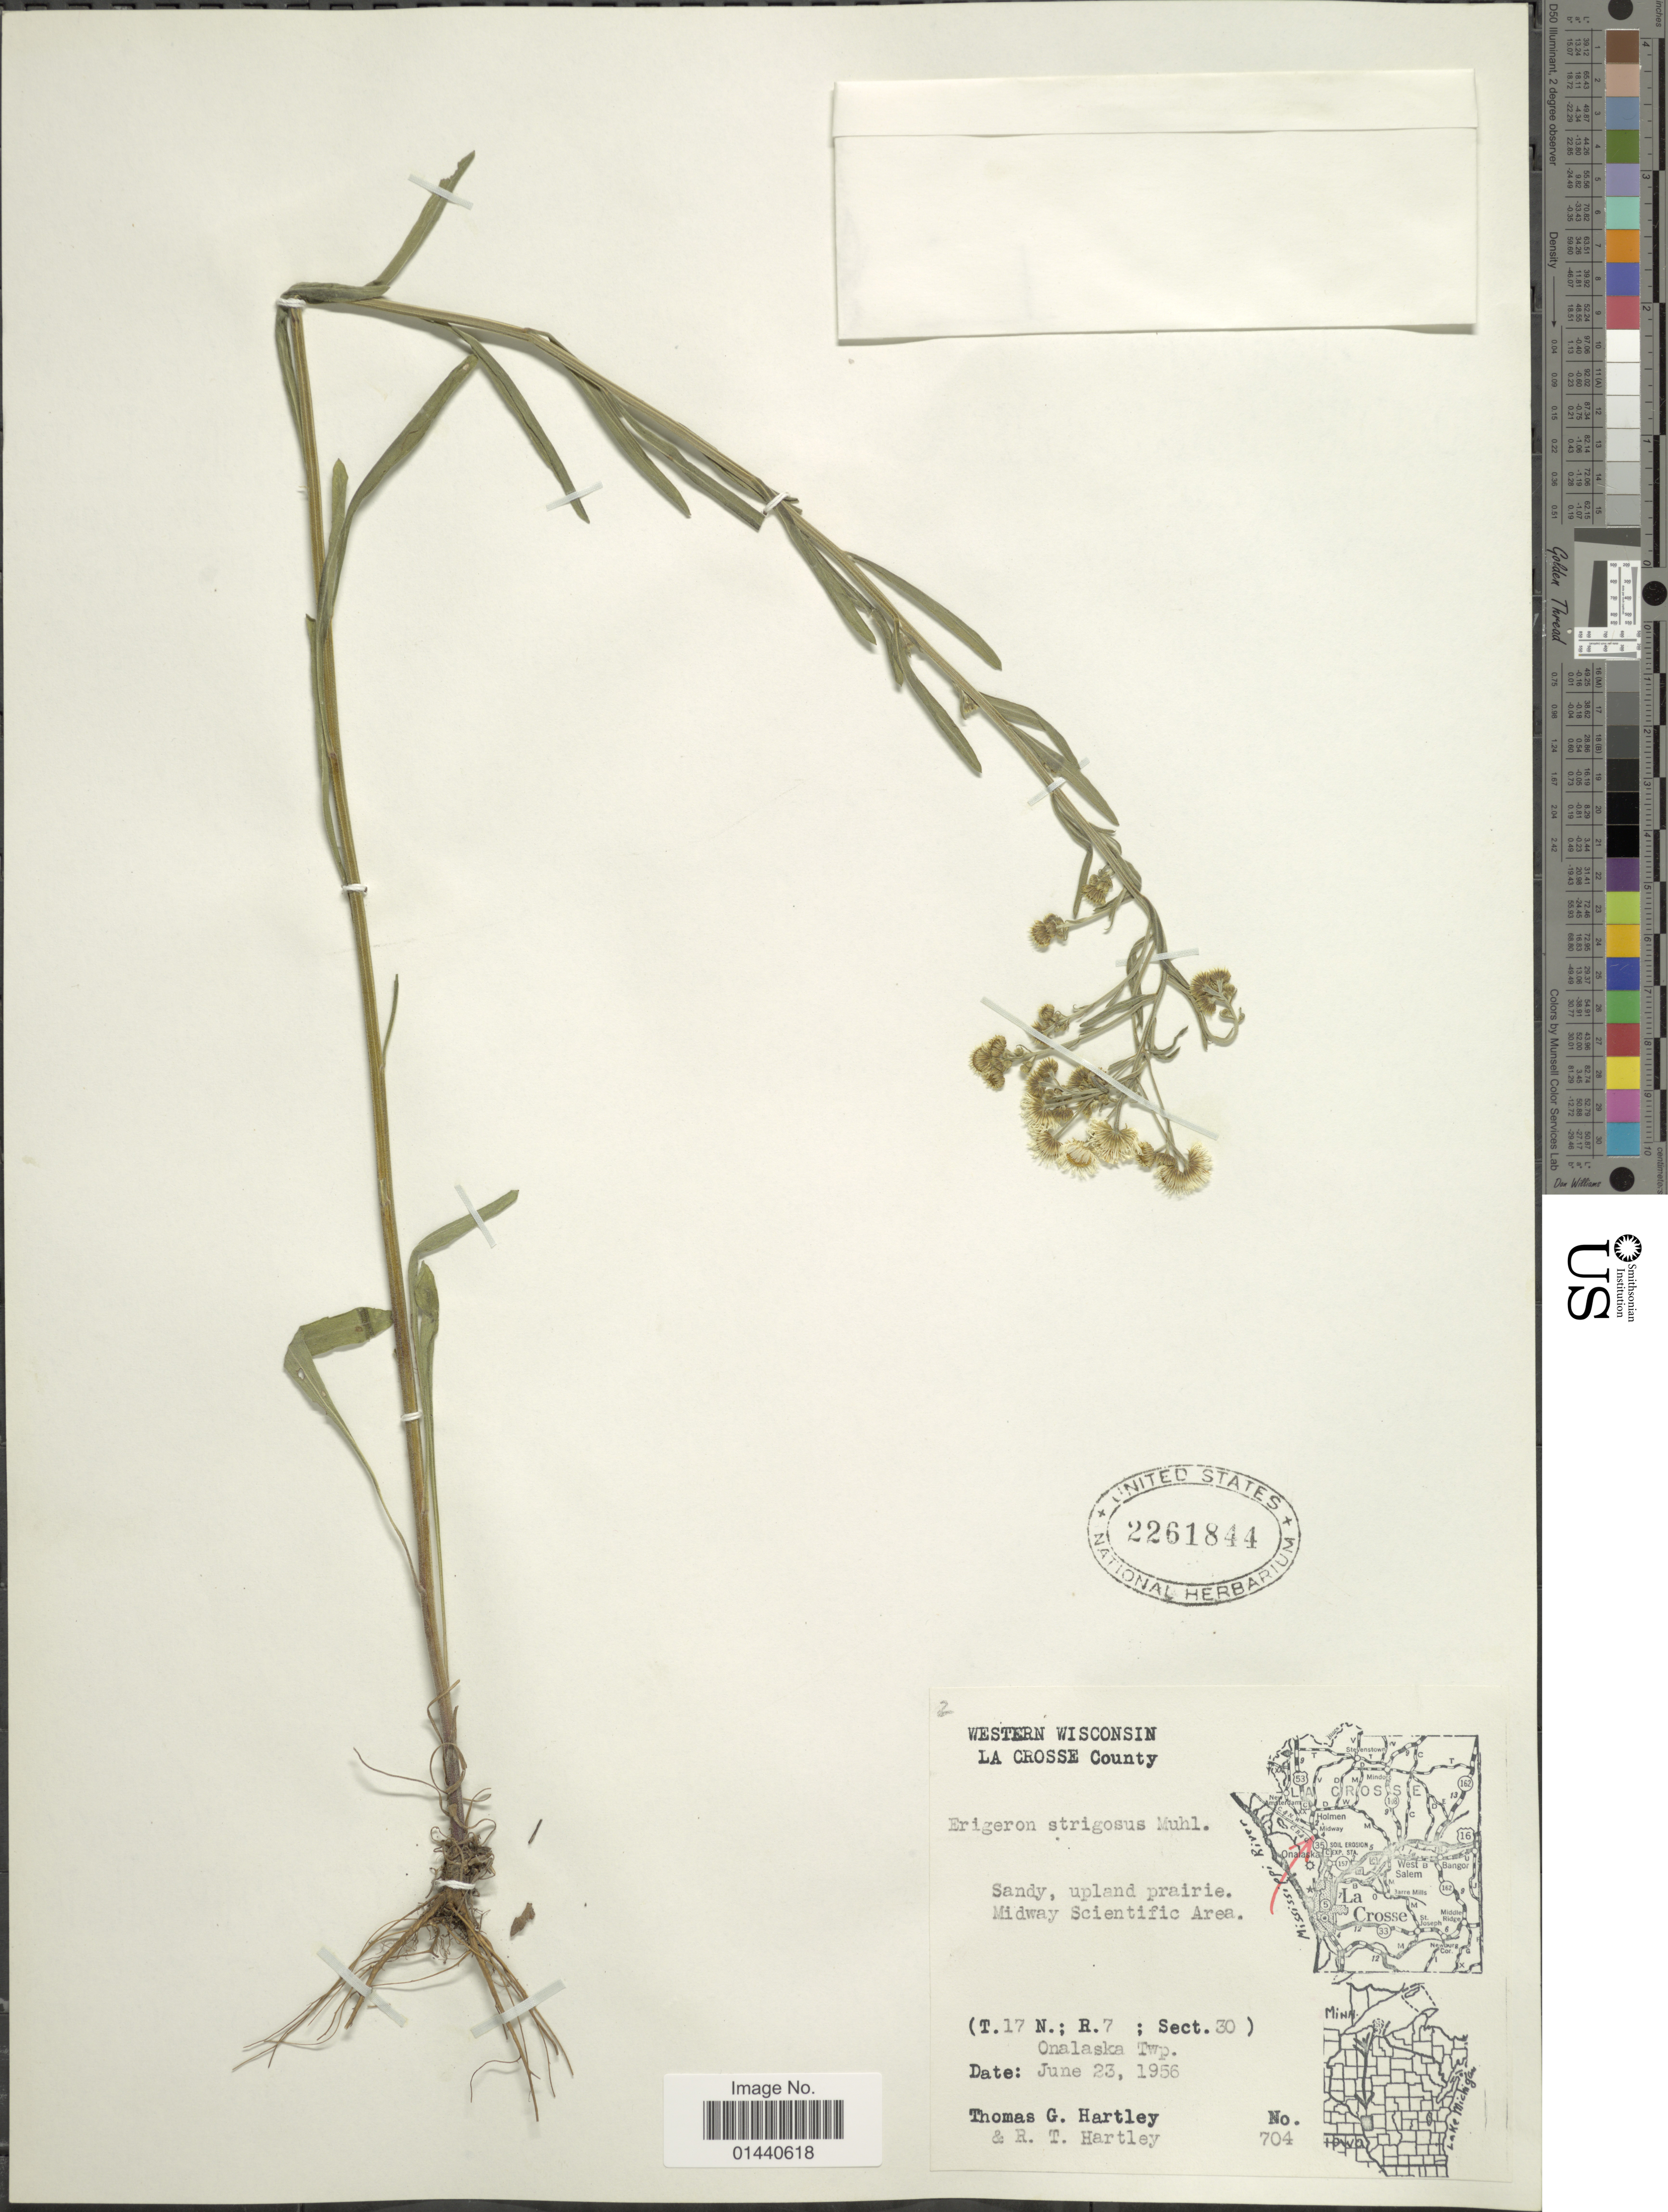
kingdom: Plantae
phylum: Tracheophyta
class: Magnoliopsida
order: Asterales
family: Asteraceae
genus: Erigeron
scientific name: Erigeron strigosus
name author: Muhl. ex Willd.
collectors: T. G. Hartley & R. T. Hartley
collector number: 704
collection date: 1956-06-23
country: United States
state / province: Wisconsin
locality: La Crosse County. Midway Scientific Area. (T.17 N.; R.7 ; Sect. 30) Onalaska Twp.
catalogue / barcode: US 2261844